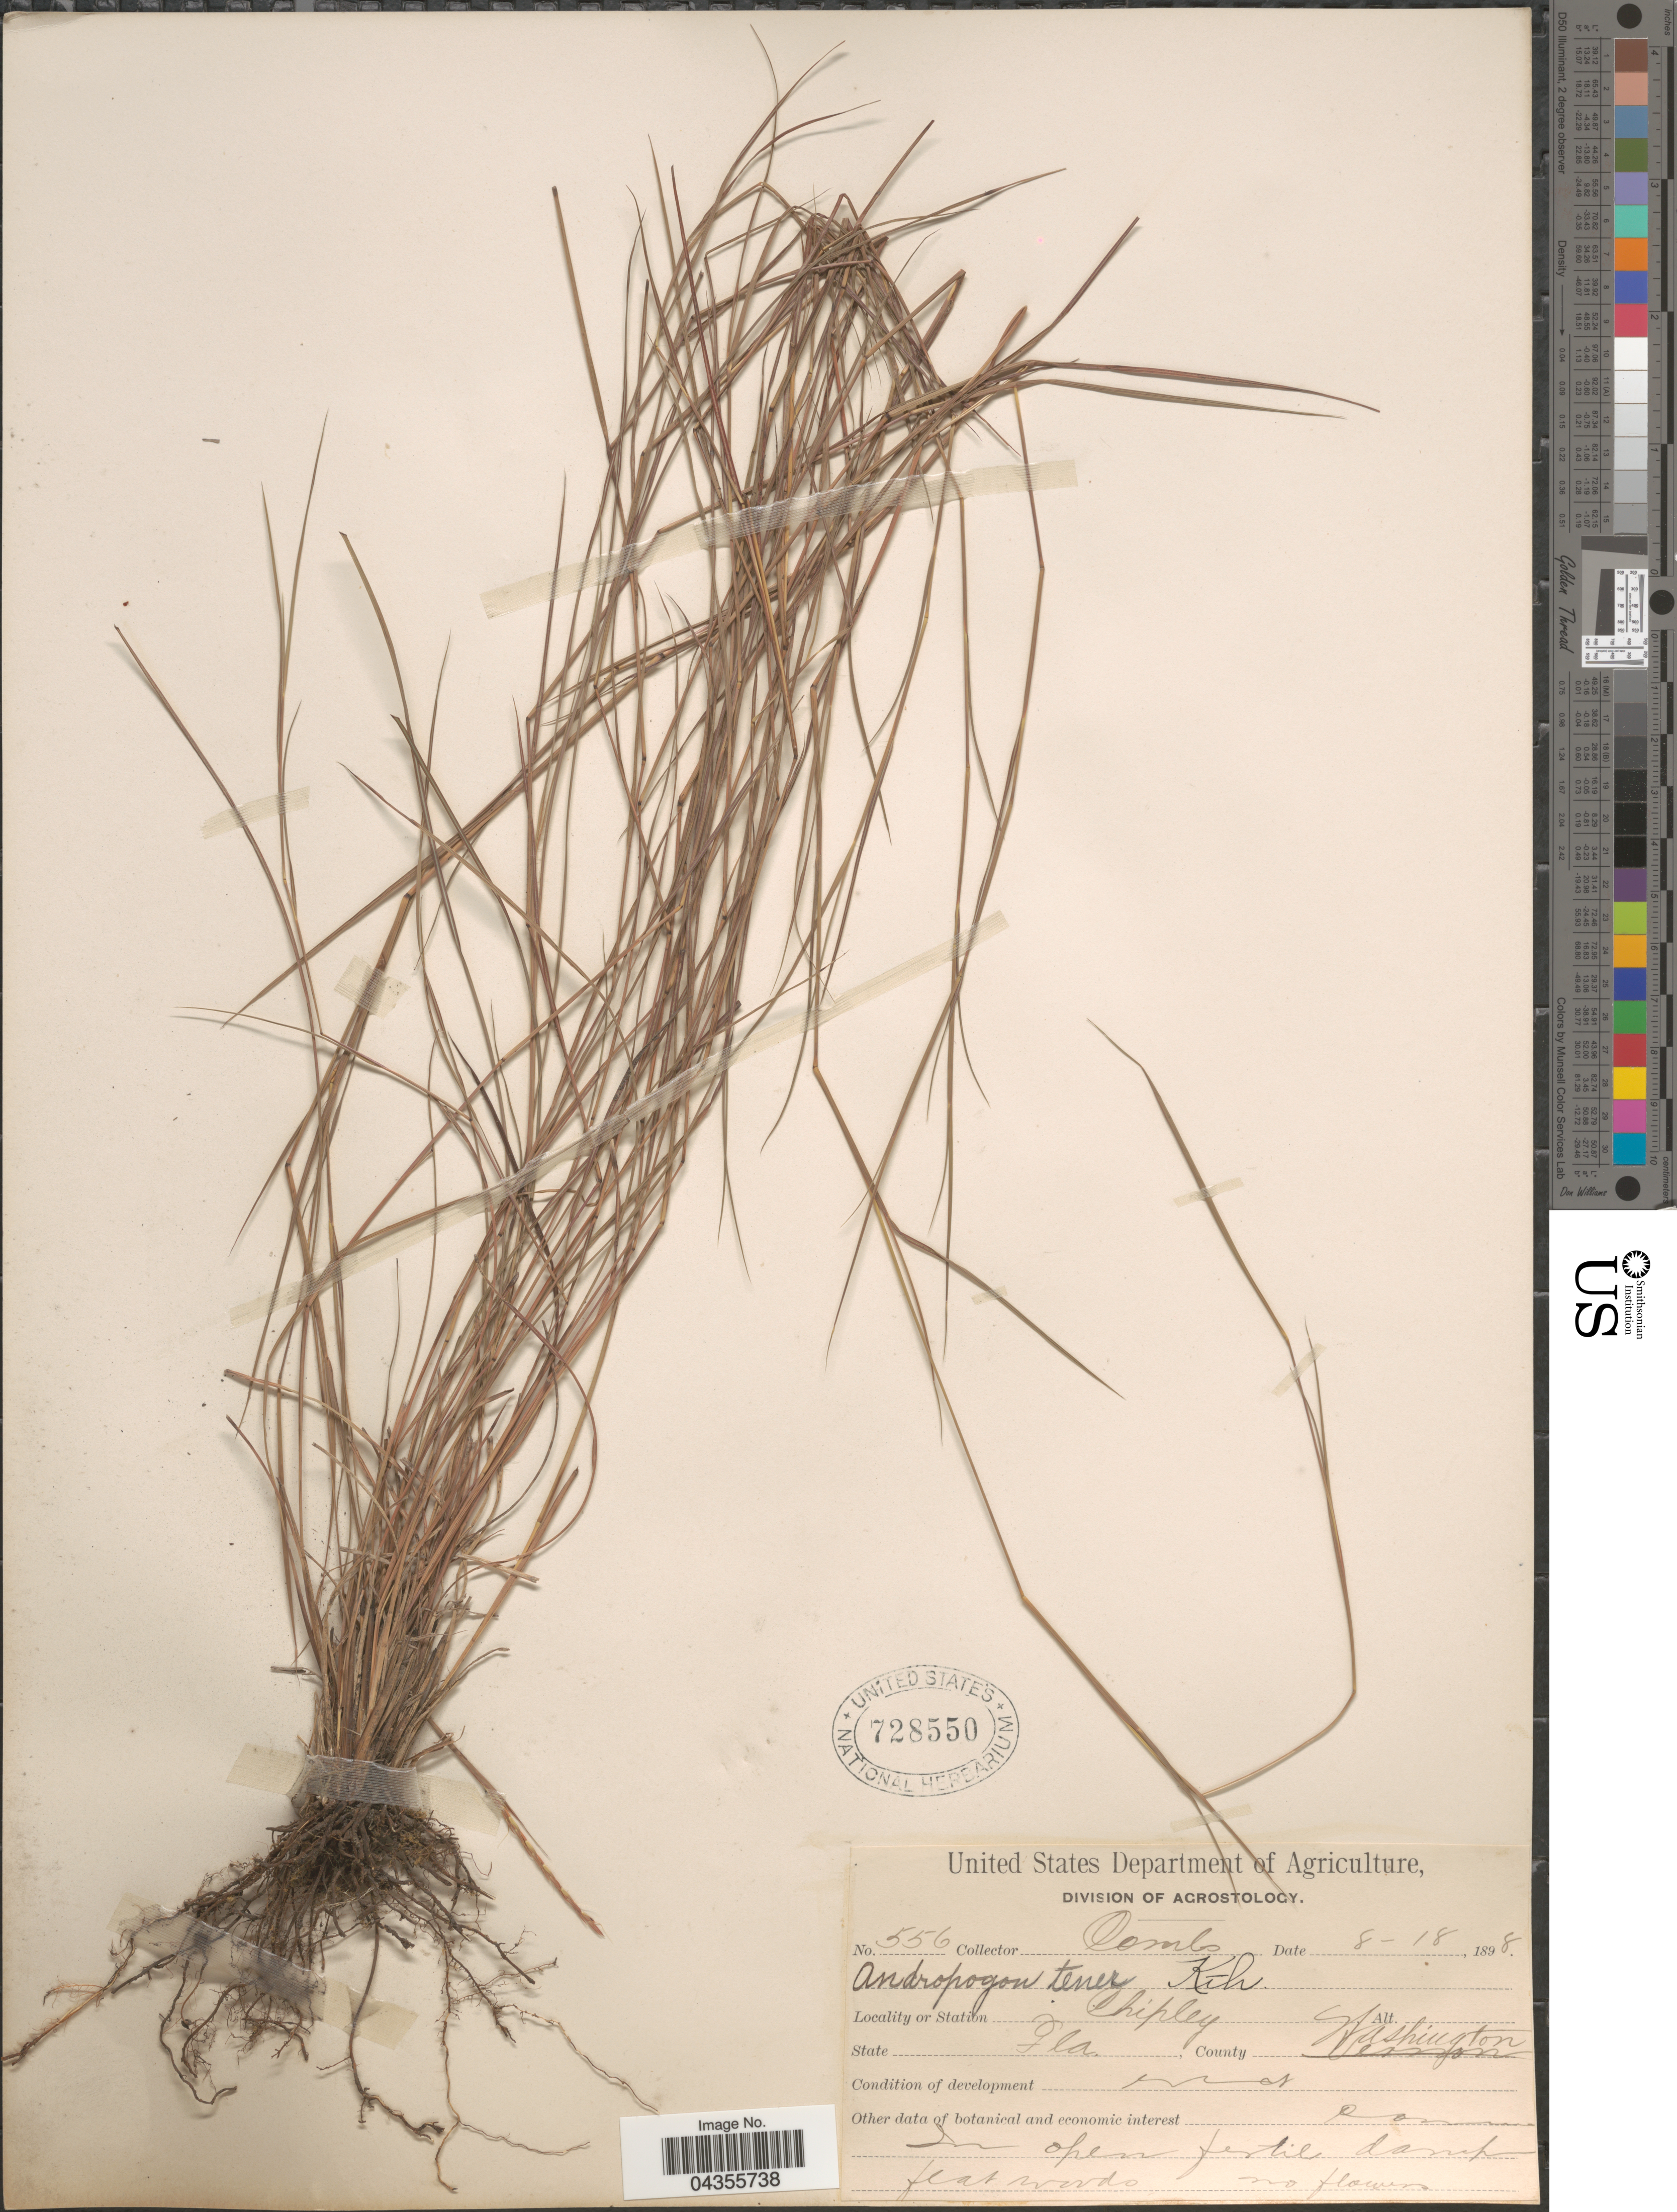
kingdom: Plantae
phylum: Tracheophyta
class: Liliopsida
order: Poales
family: Poaceae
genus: Schizachyrium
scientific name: Schizachyrium tenerum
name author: Nees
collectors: -. Combs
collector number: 556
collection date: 1898-08-18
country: United States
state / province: Florida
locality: Chipley. County Washington.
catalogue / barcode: US 728550